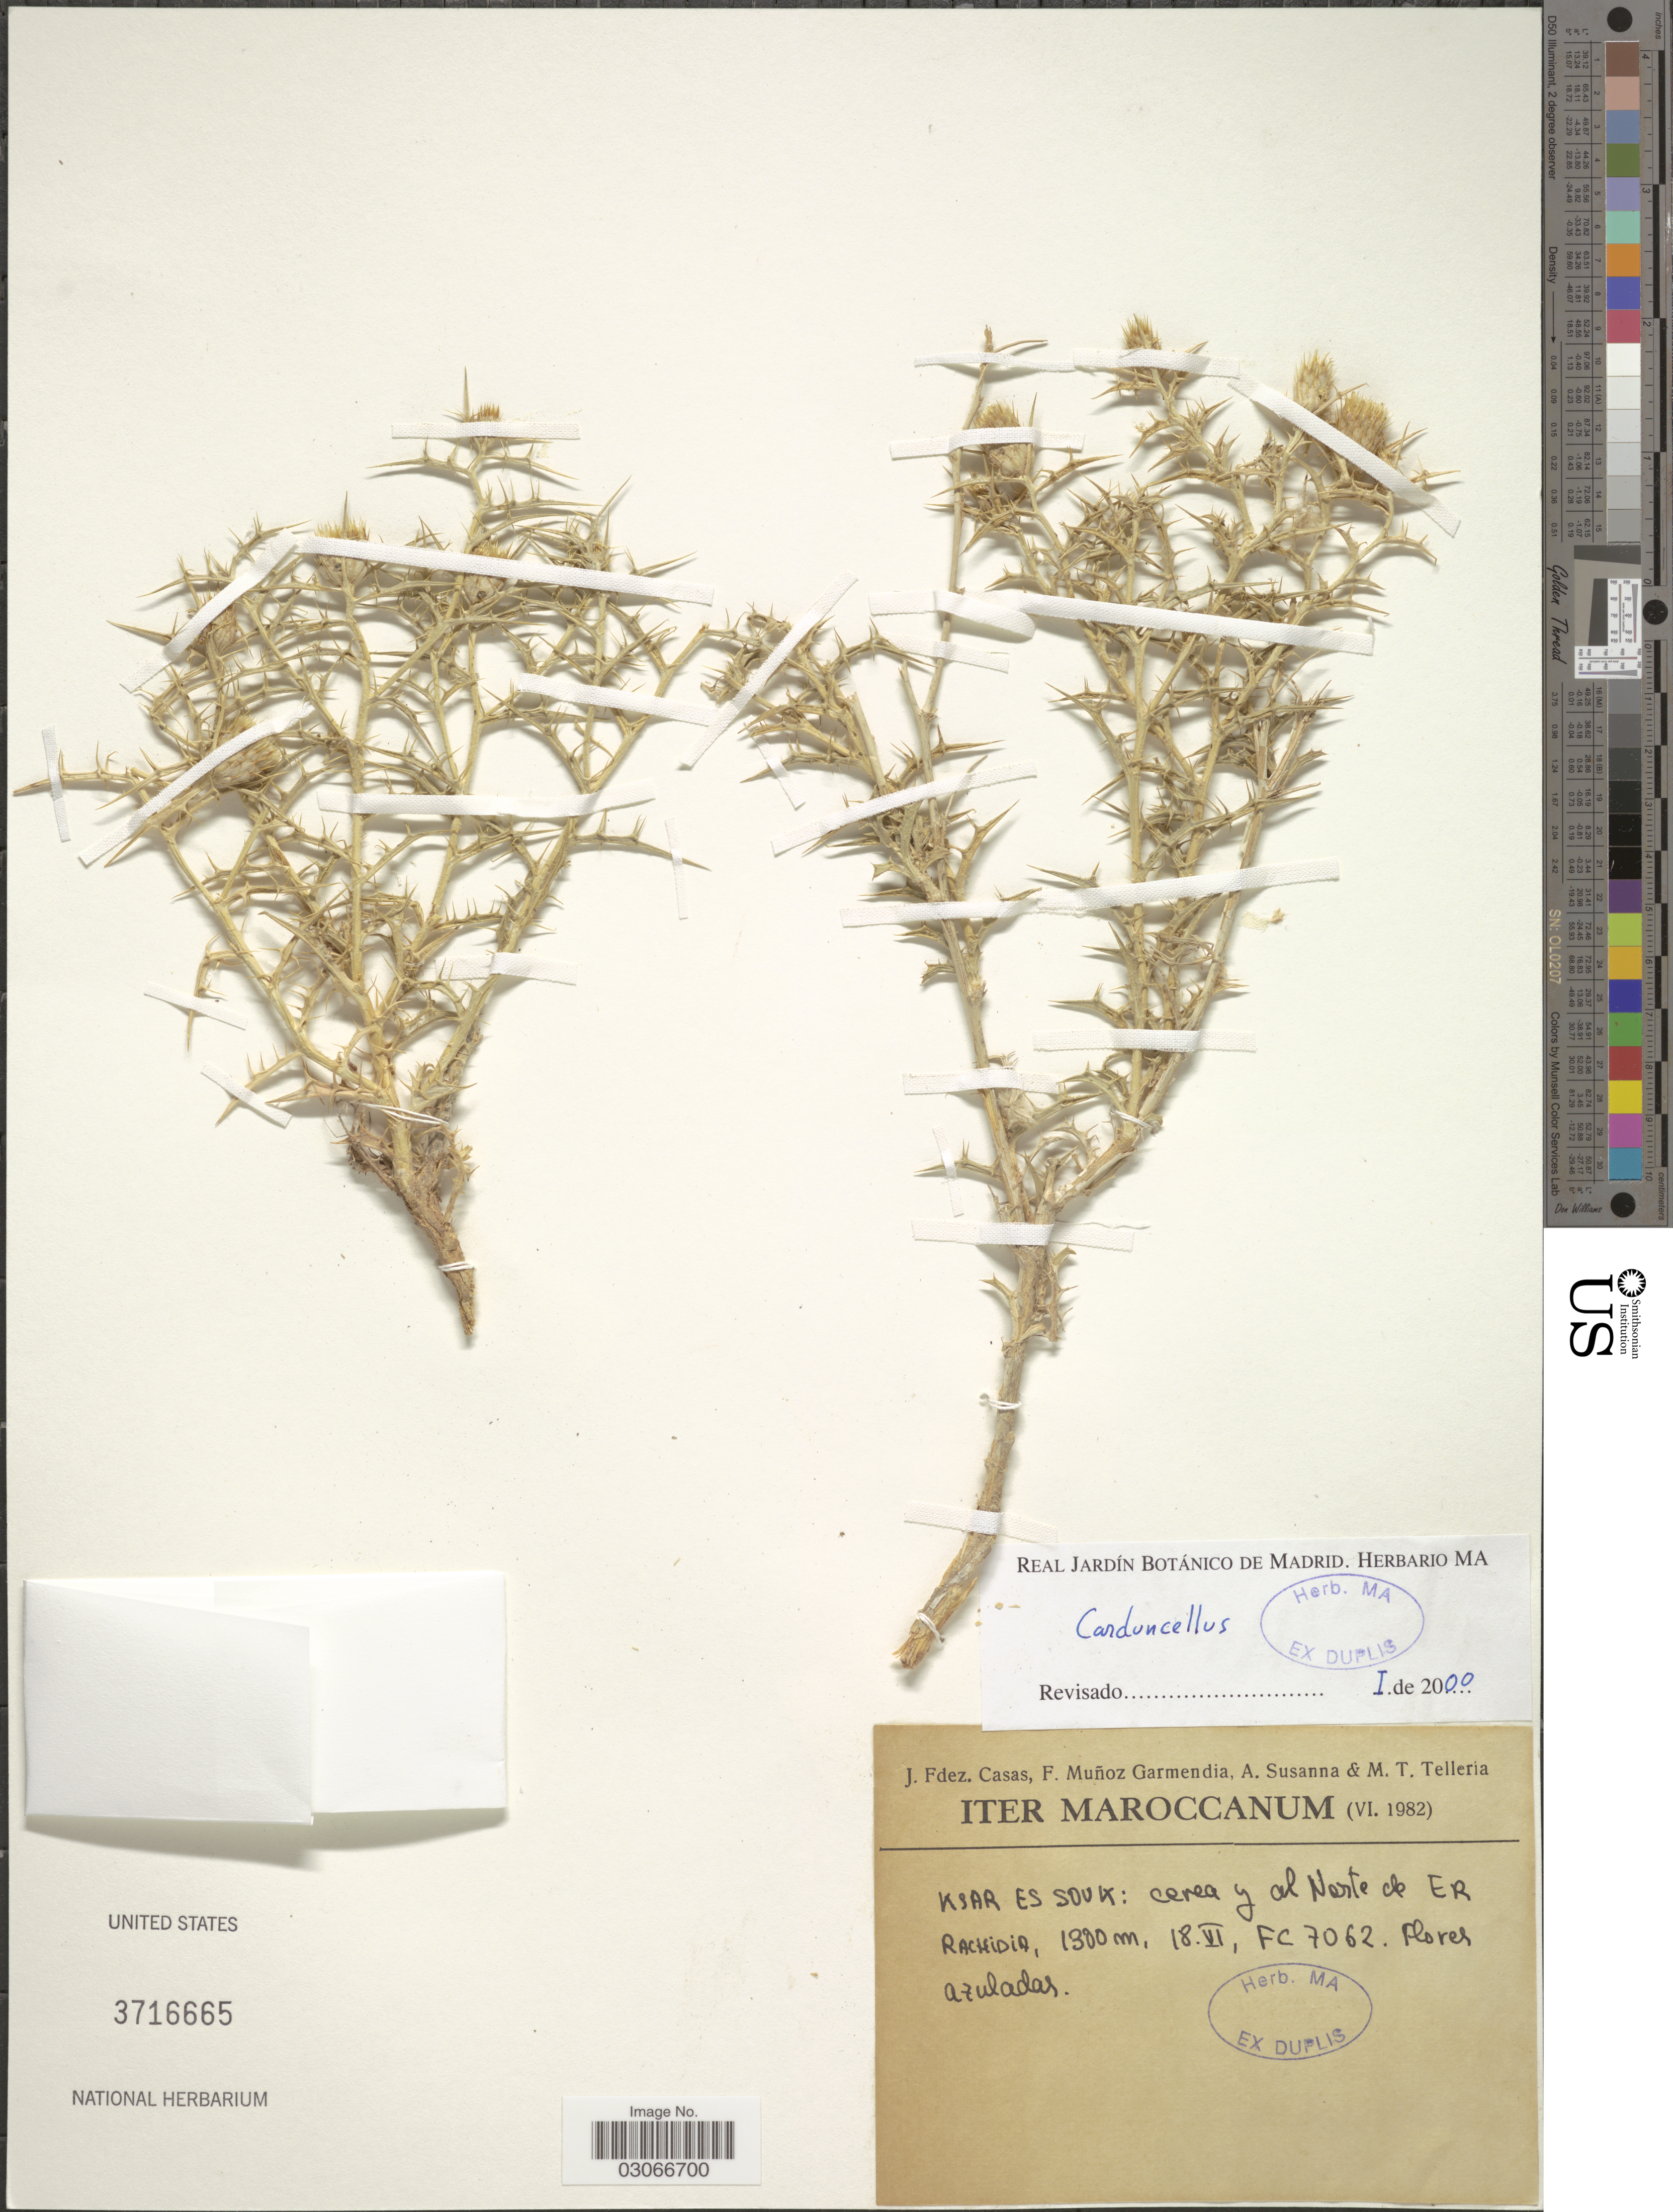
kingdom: Plantae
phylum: Tracheophyta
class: Magnoliopsida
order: Asterales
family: Asteraceae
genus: Carduncellus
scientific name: Carduncellus sp.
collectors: J. Casas, F. Muñoz Garmendia, A. Susanna & M. Telleria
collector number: FC7062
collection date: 1982-06-18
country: Morocco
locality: Ksar Es Souk: cerca y al Norte de ER Rachidia.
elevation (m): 1300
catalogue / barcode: US 3716665